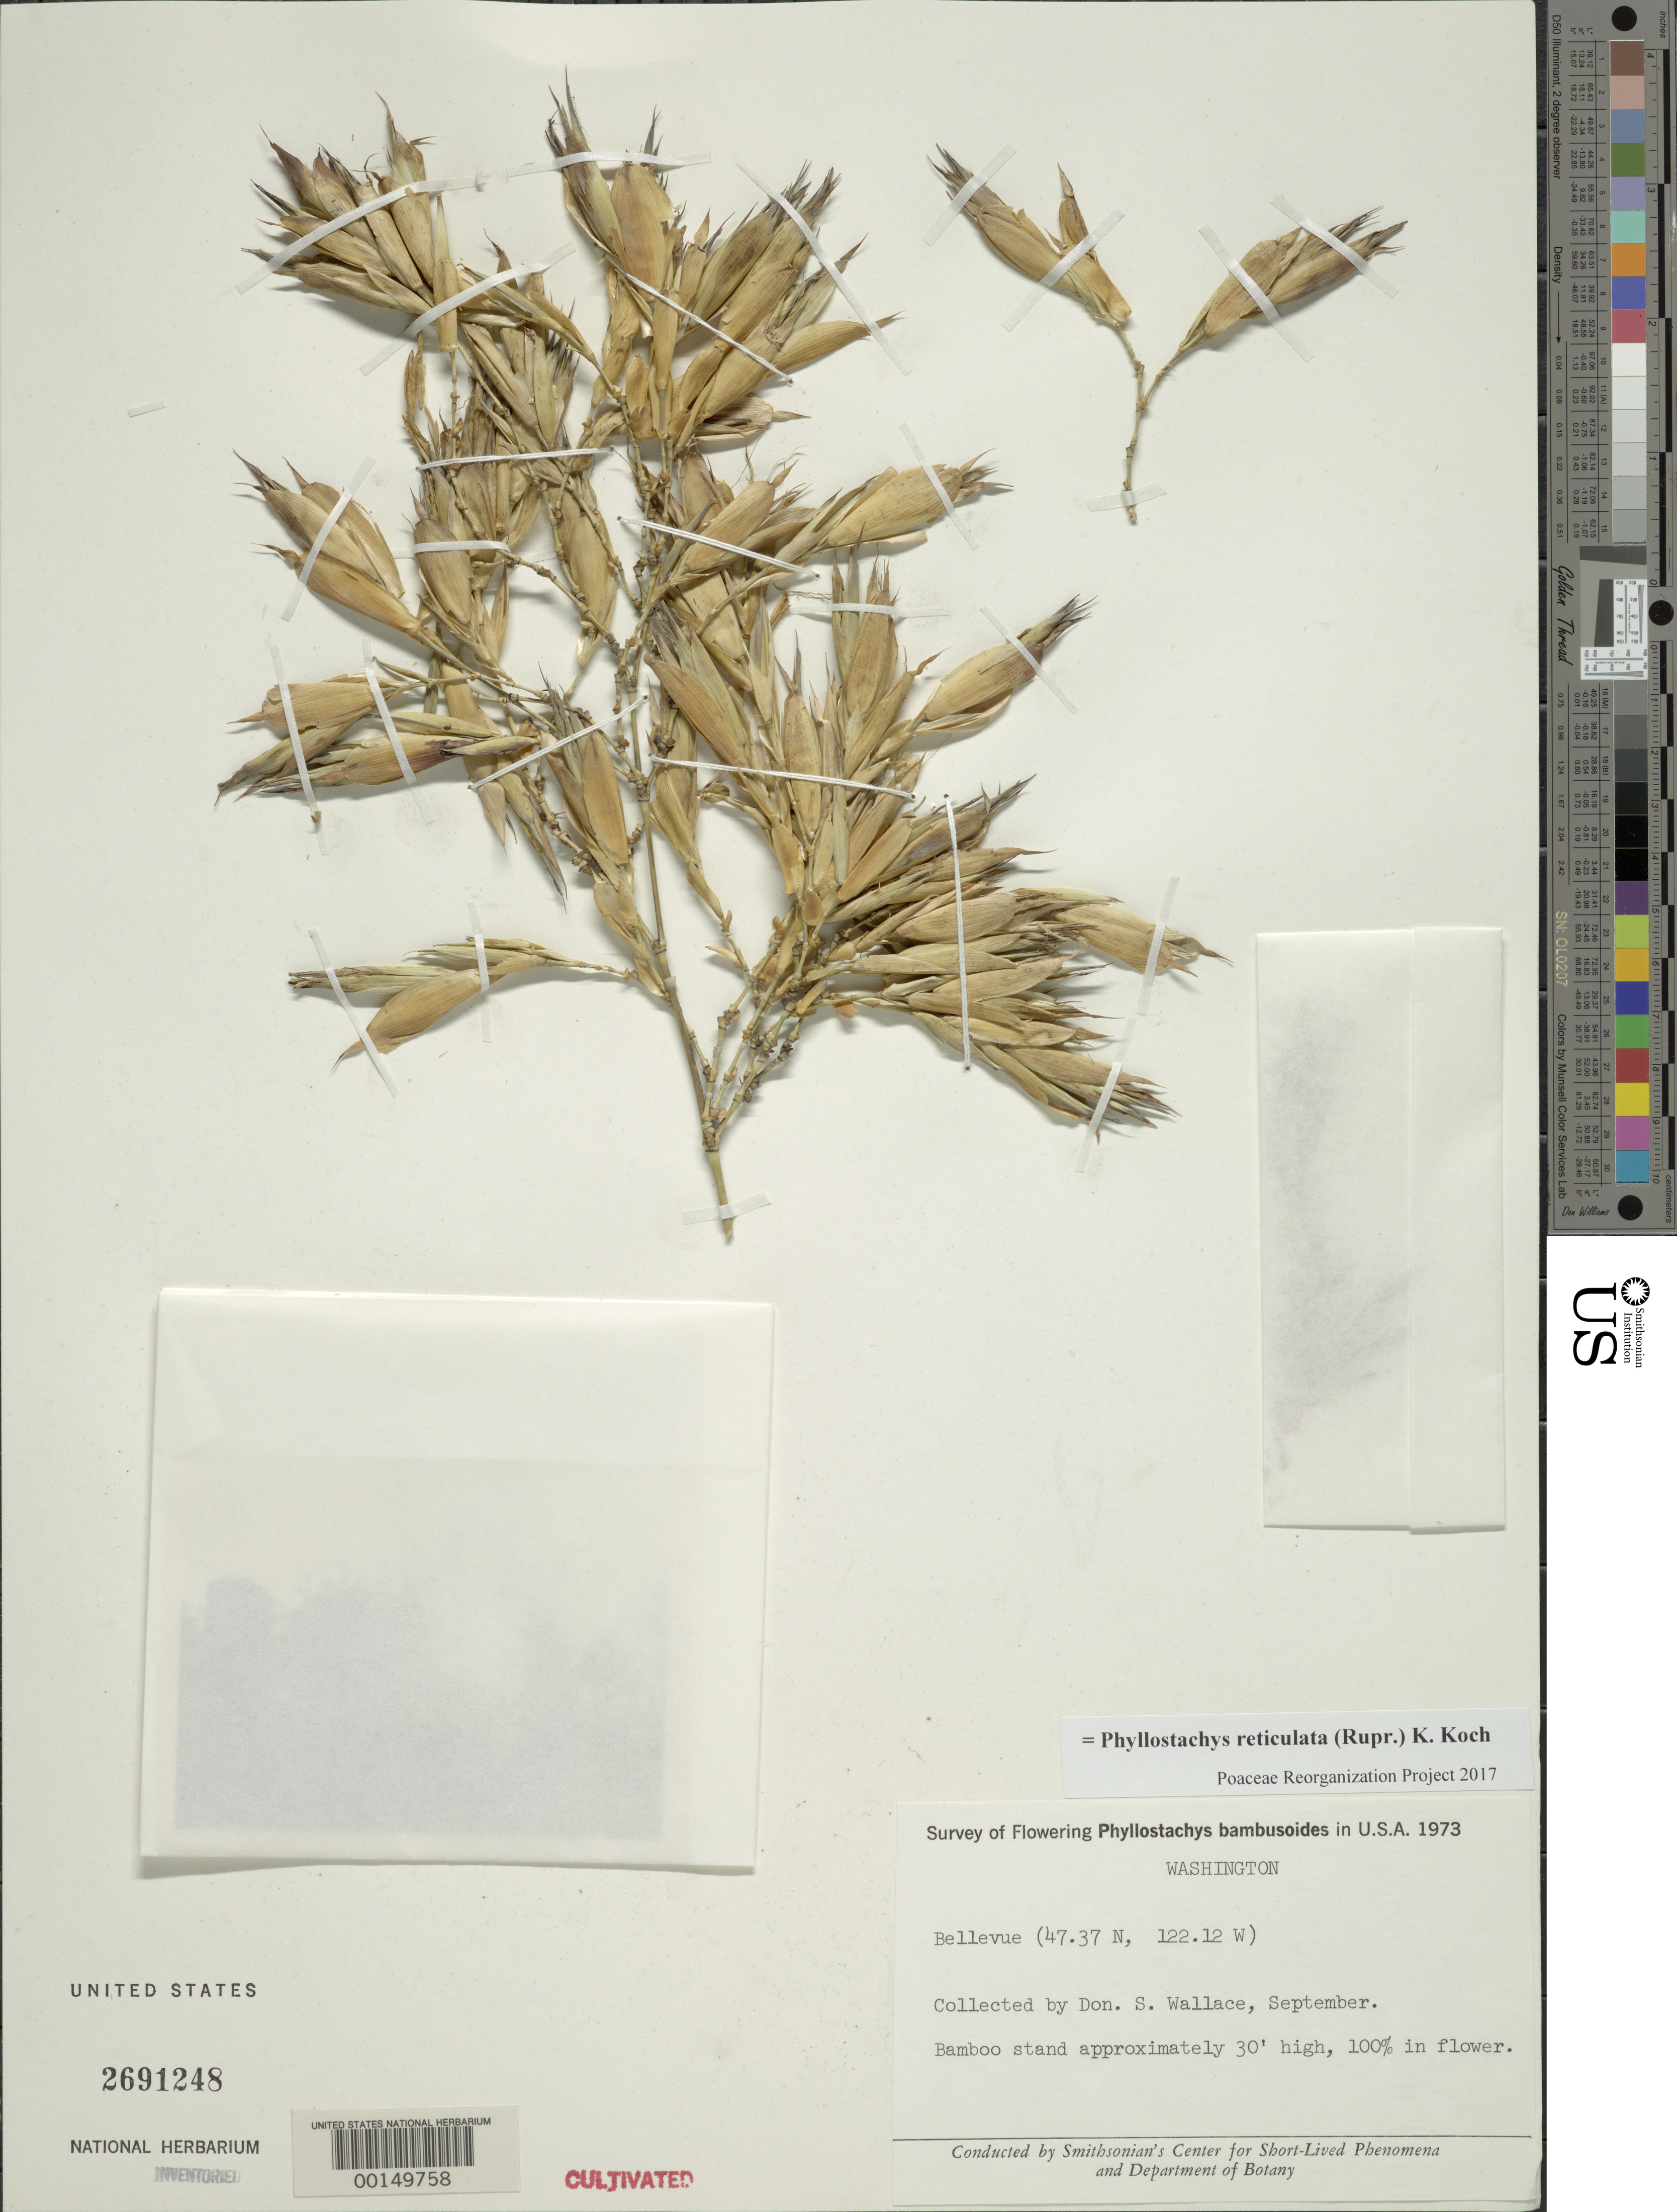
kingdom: Plantae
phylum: Tracheophyta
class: Liliopsida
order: Poales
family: Poaceae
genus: Phyllostachys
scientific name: Phyllostachys reticulata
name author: (Rupr.) K. Koch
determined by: Poaceae Reorganization Project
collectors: D. S. Wallace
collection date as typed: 1973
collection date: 1973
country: United States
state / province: Washington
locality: Bellevue.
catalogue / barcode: US 2691248